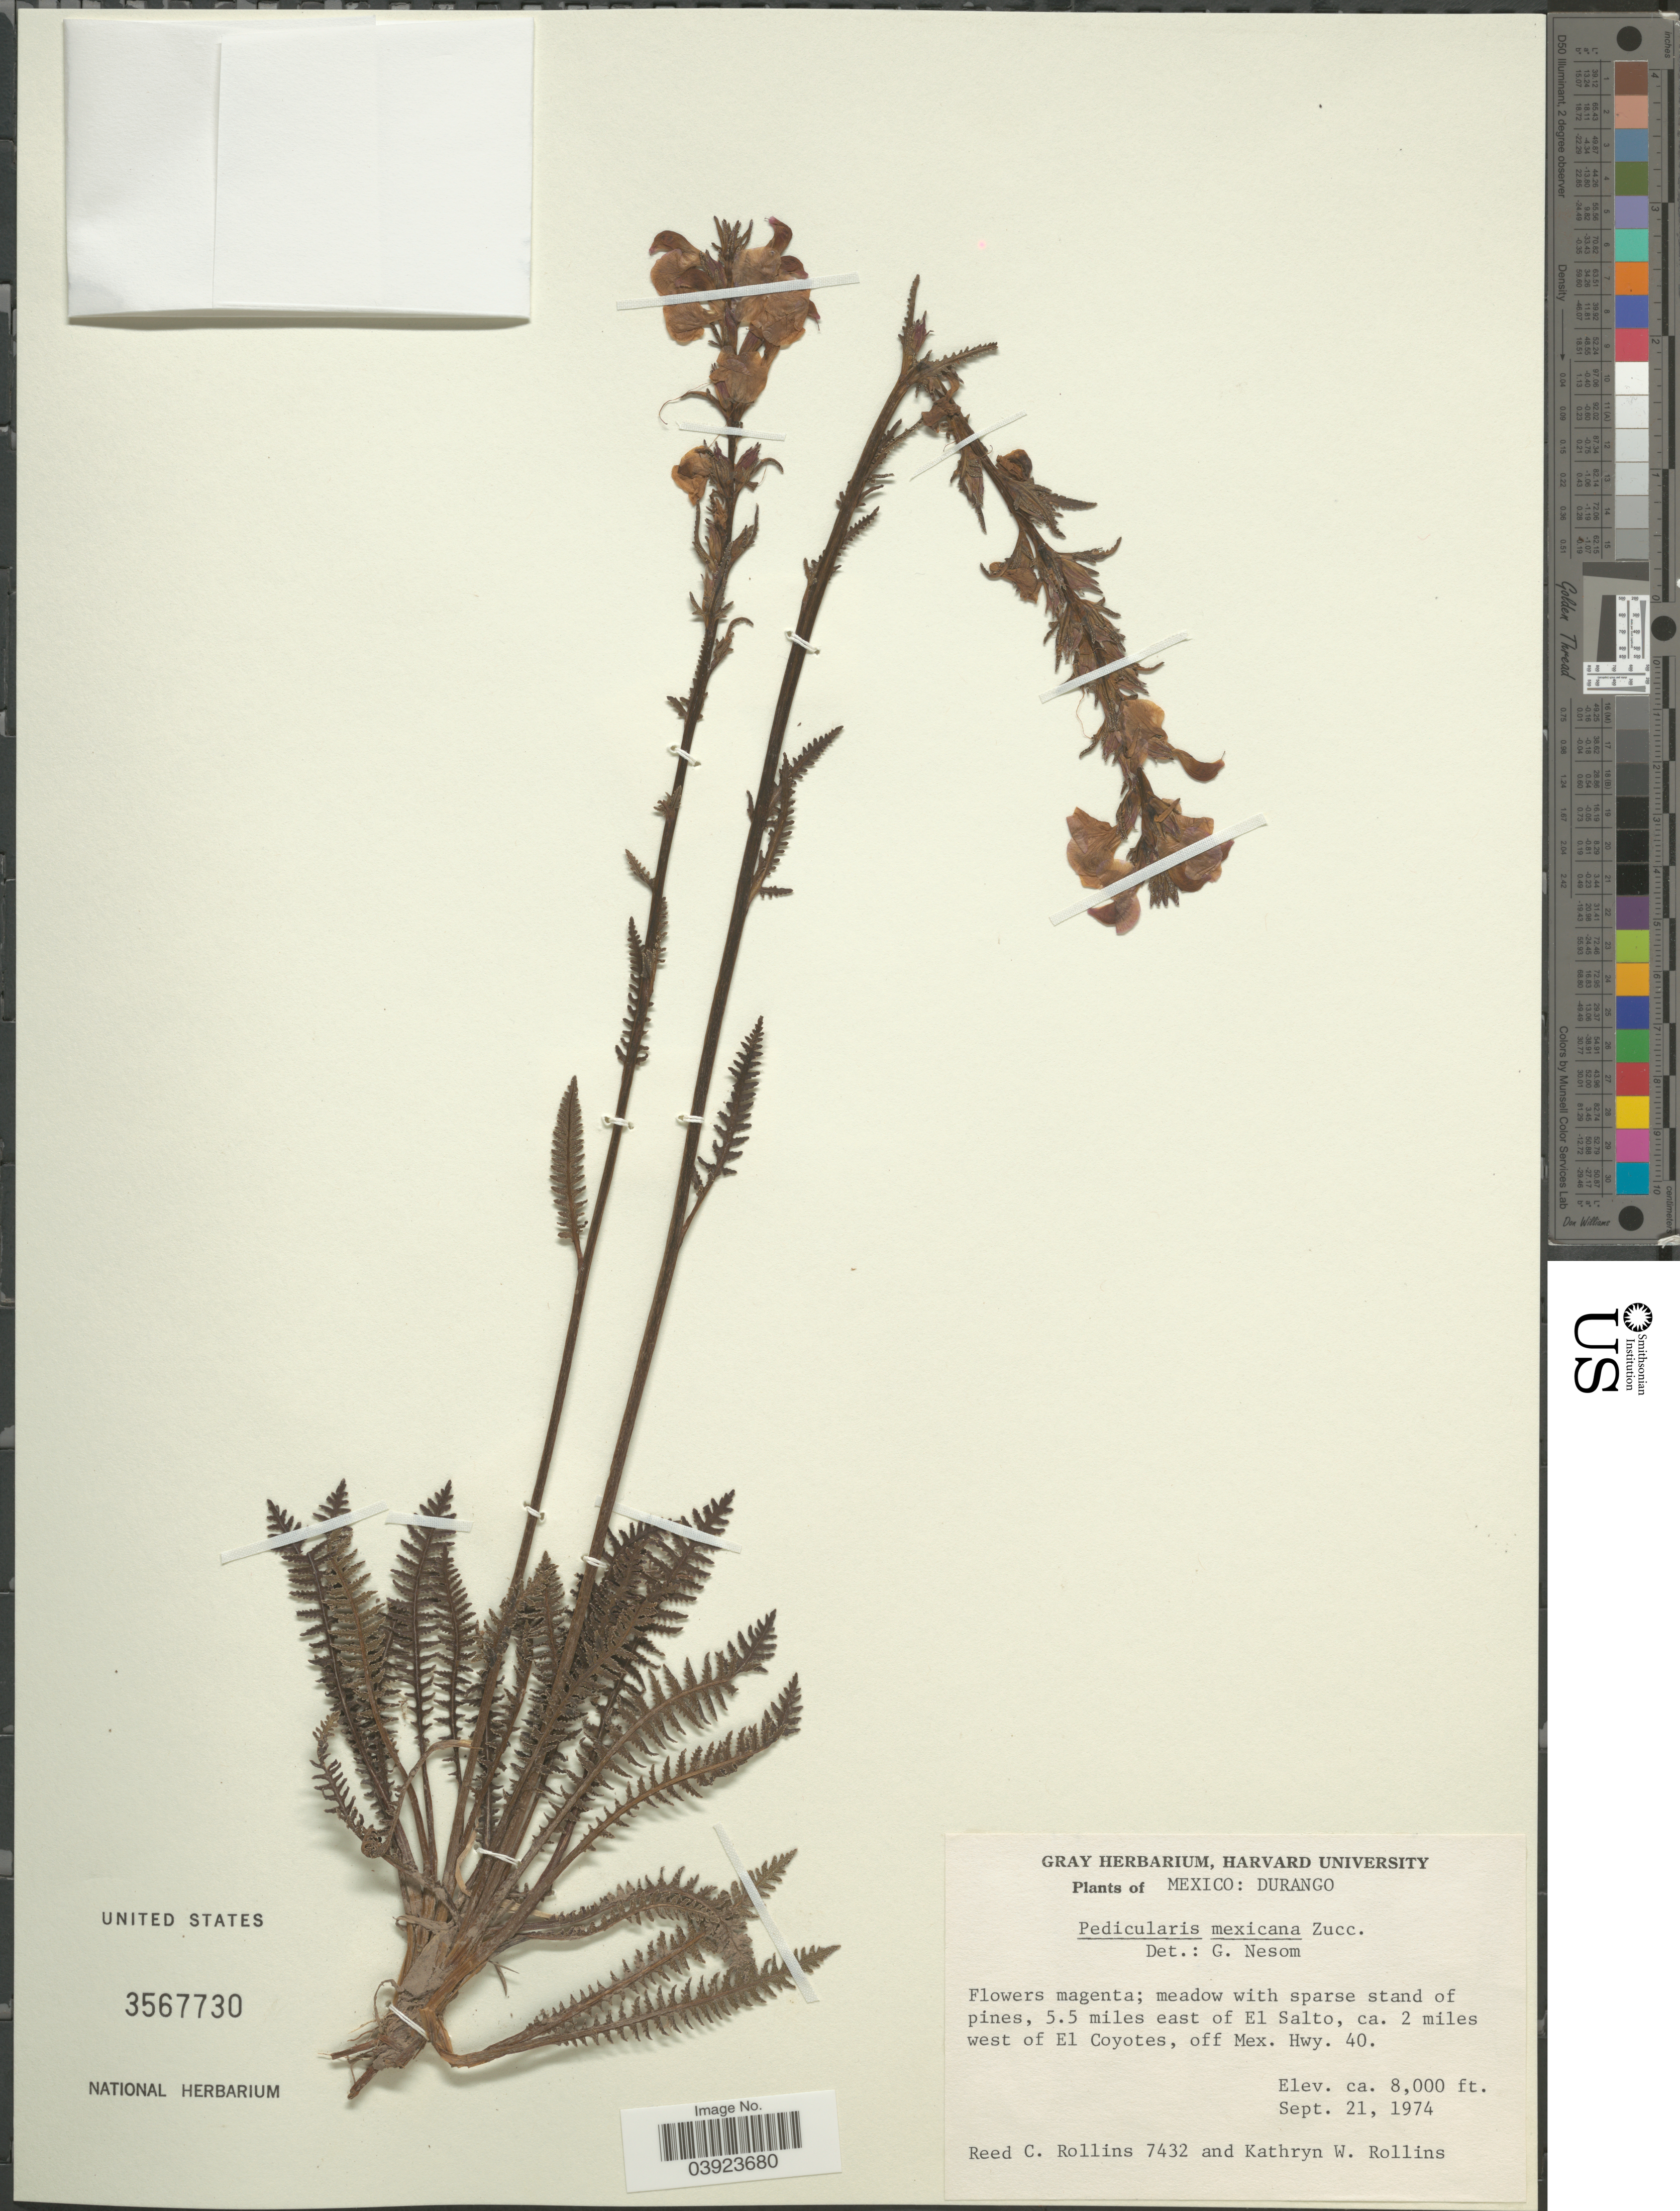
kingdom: Plantae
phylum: Tracheophyta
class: Magnoliopsida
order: Lamiales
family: Orobanchaceae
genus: Pedicularis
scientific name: Pedicularis mexicana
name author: Zucc. ex Bunge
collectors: R. C. Rollins & K. W. Rollins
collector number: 7432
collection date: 1974-09-21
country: Mexico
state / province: Durango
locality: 5.5 miles east of El Salto, ca. 2 miles west of El Coyotes, off Mex. Hwy. 40.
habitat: meadow with sparse stand of pines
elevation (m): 2438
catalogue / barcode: US 3567730